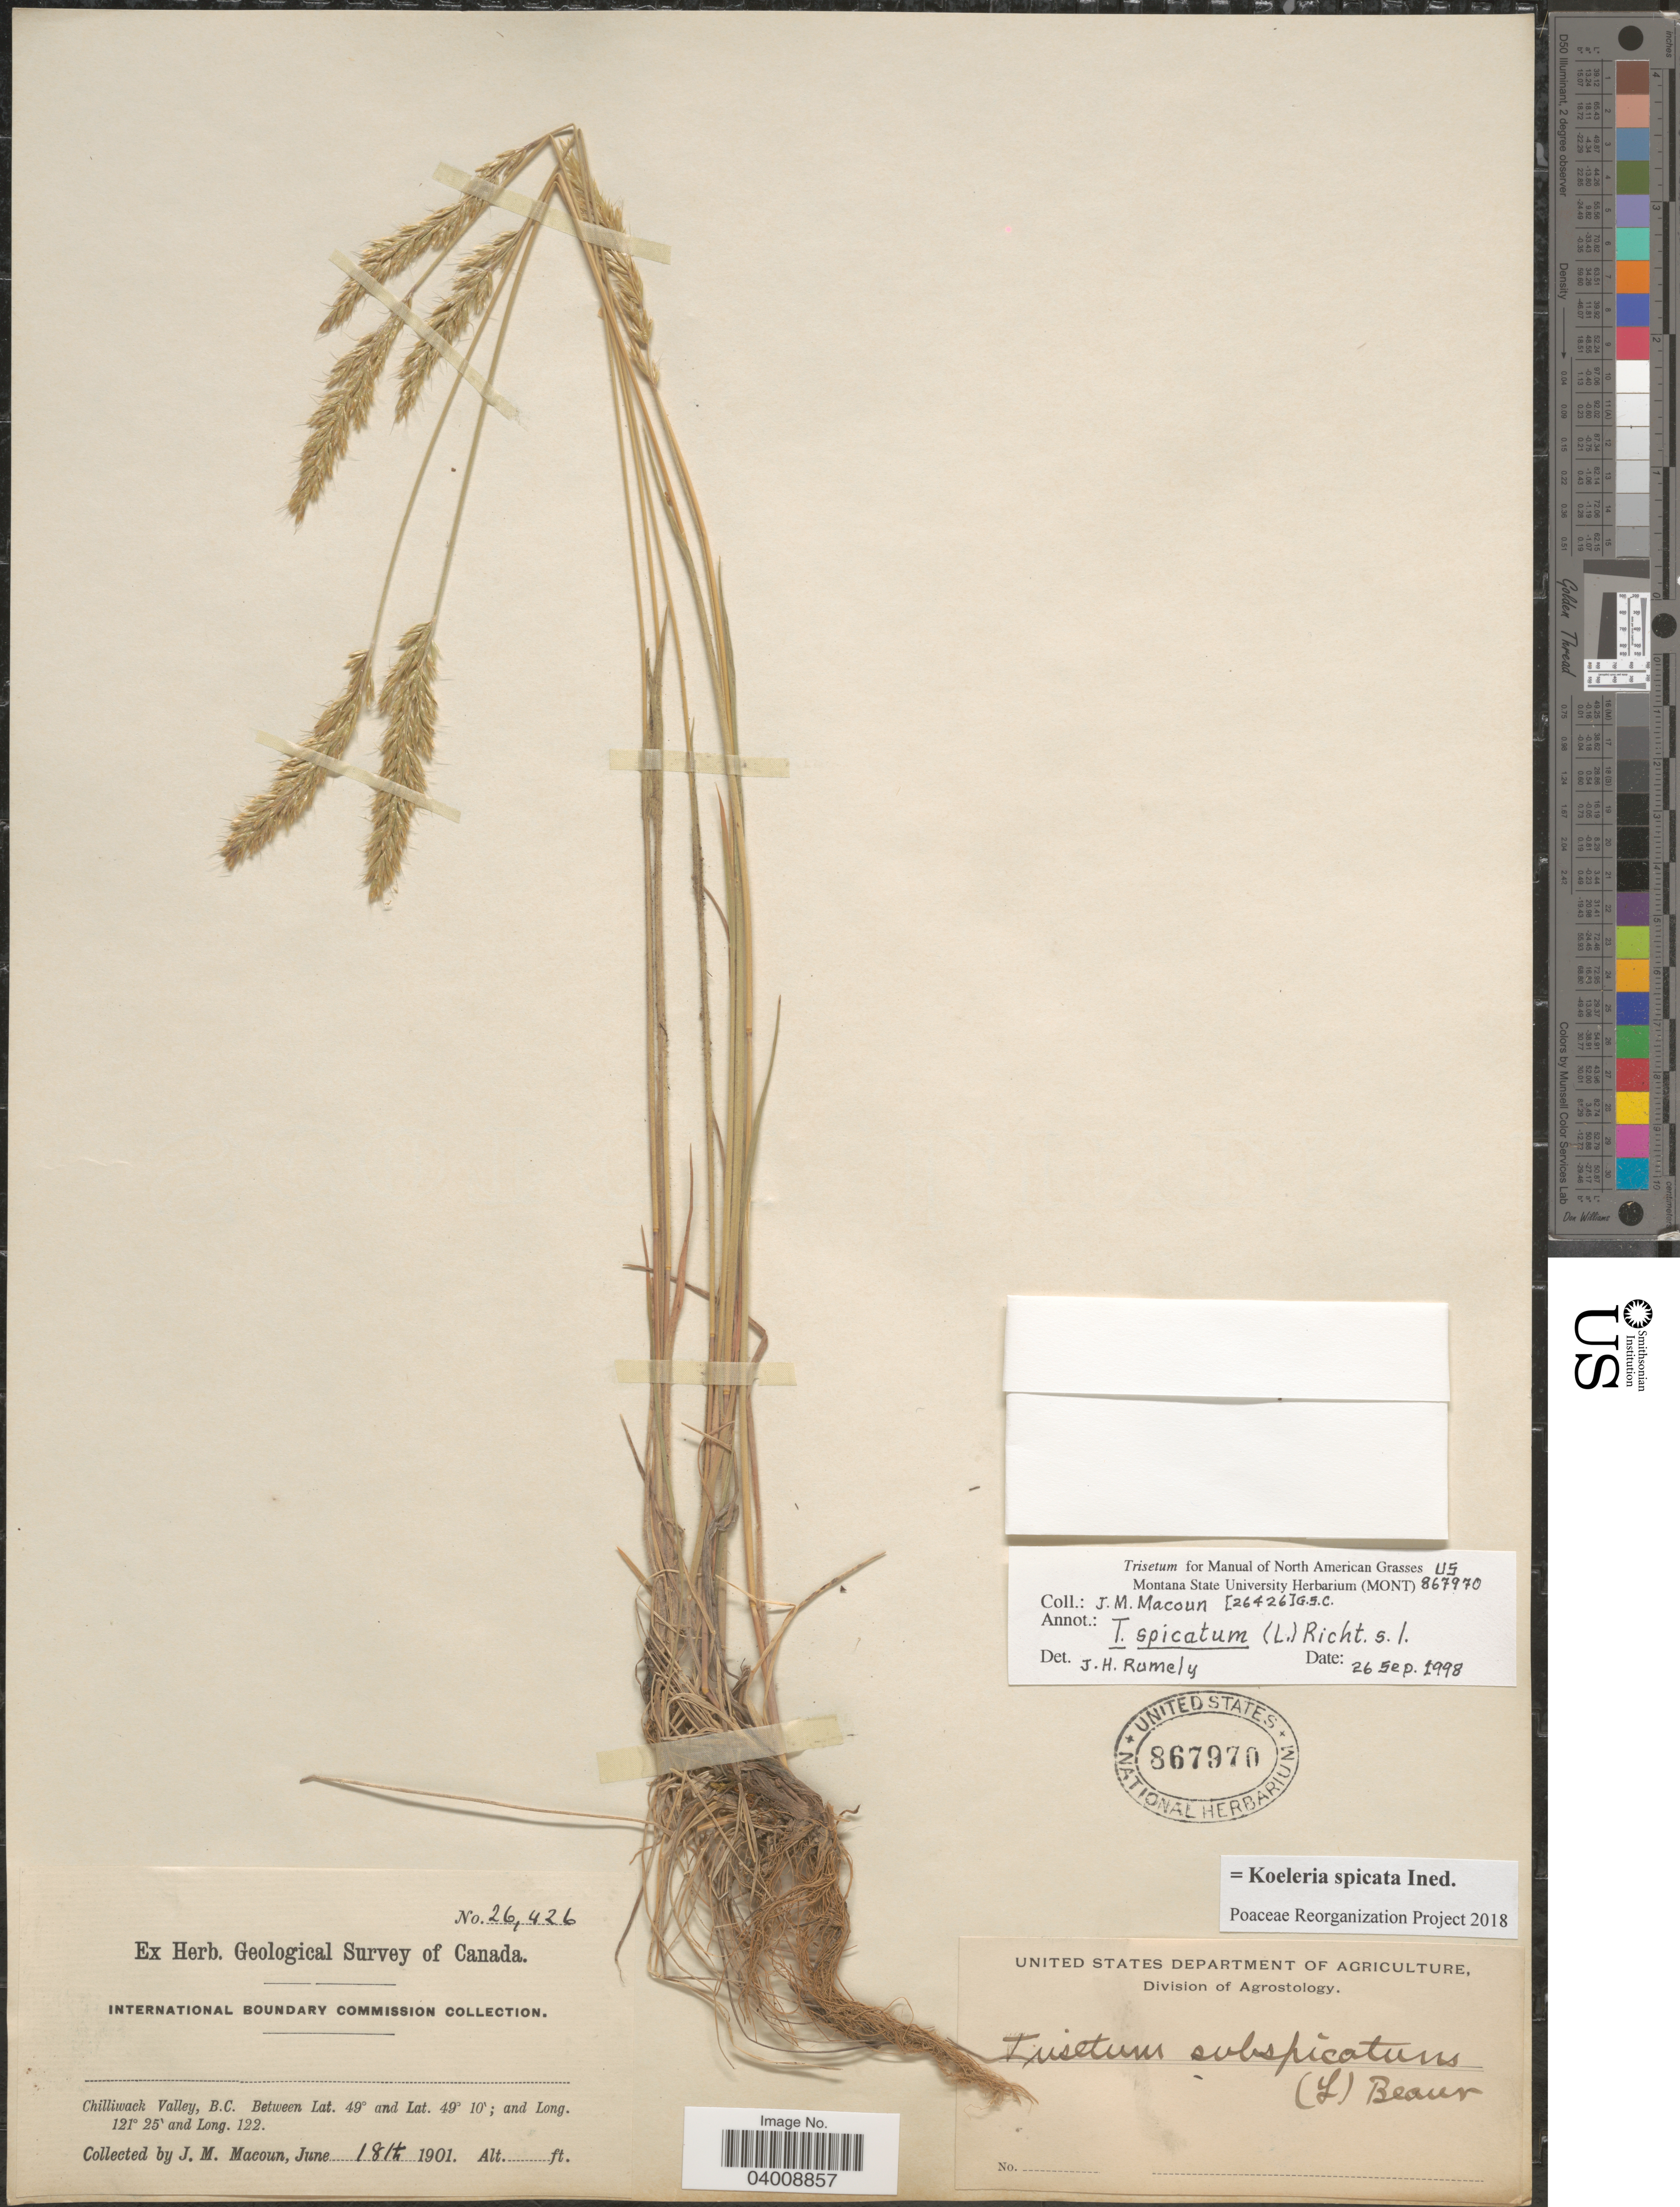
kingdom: Plantae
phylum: Tracheophyta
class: Liliopsida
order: Poales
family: Poaceae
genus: Koeleria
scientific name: Koeleria spicata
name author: (L.) Barberá et al.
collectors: J. M. Macoun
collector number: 26426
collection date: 1901-06-18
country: Canada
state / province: British Columbia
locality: Chilliwack Valley.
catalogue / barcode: US 867970